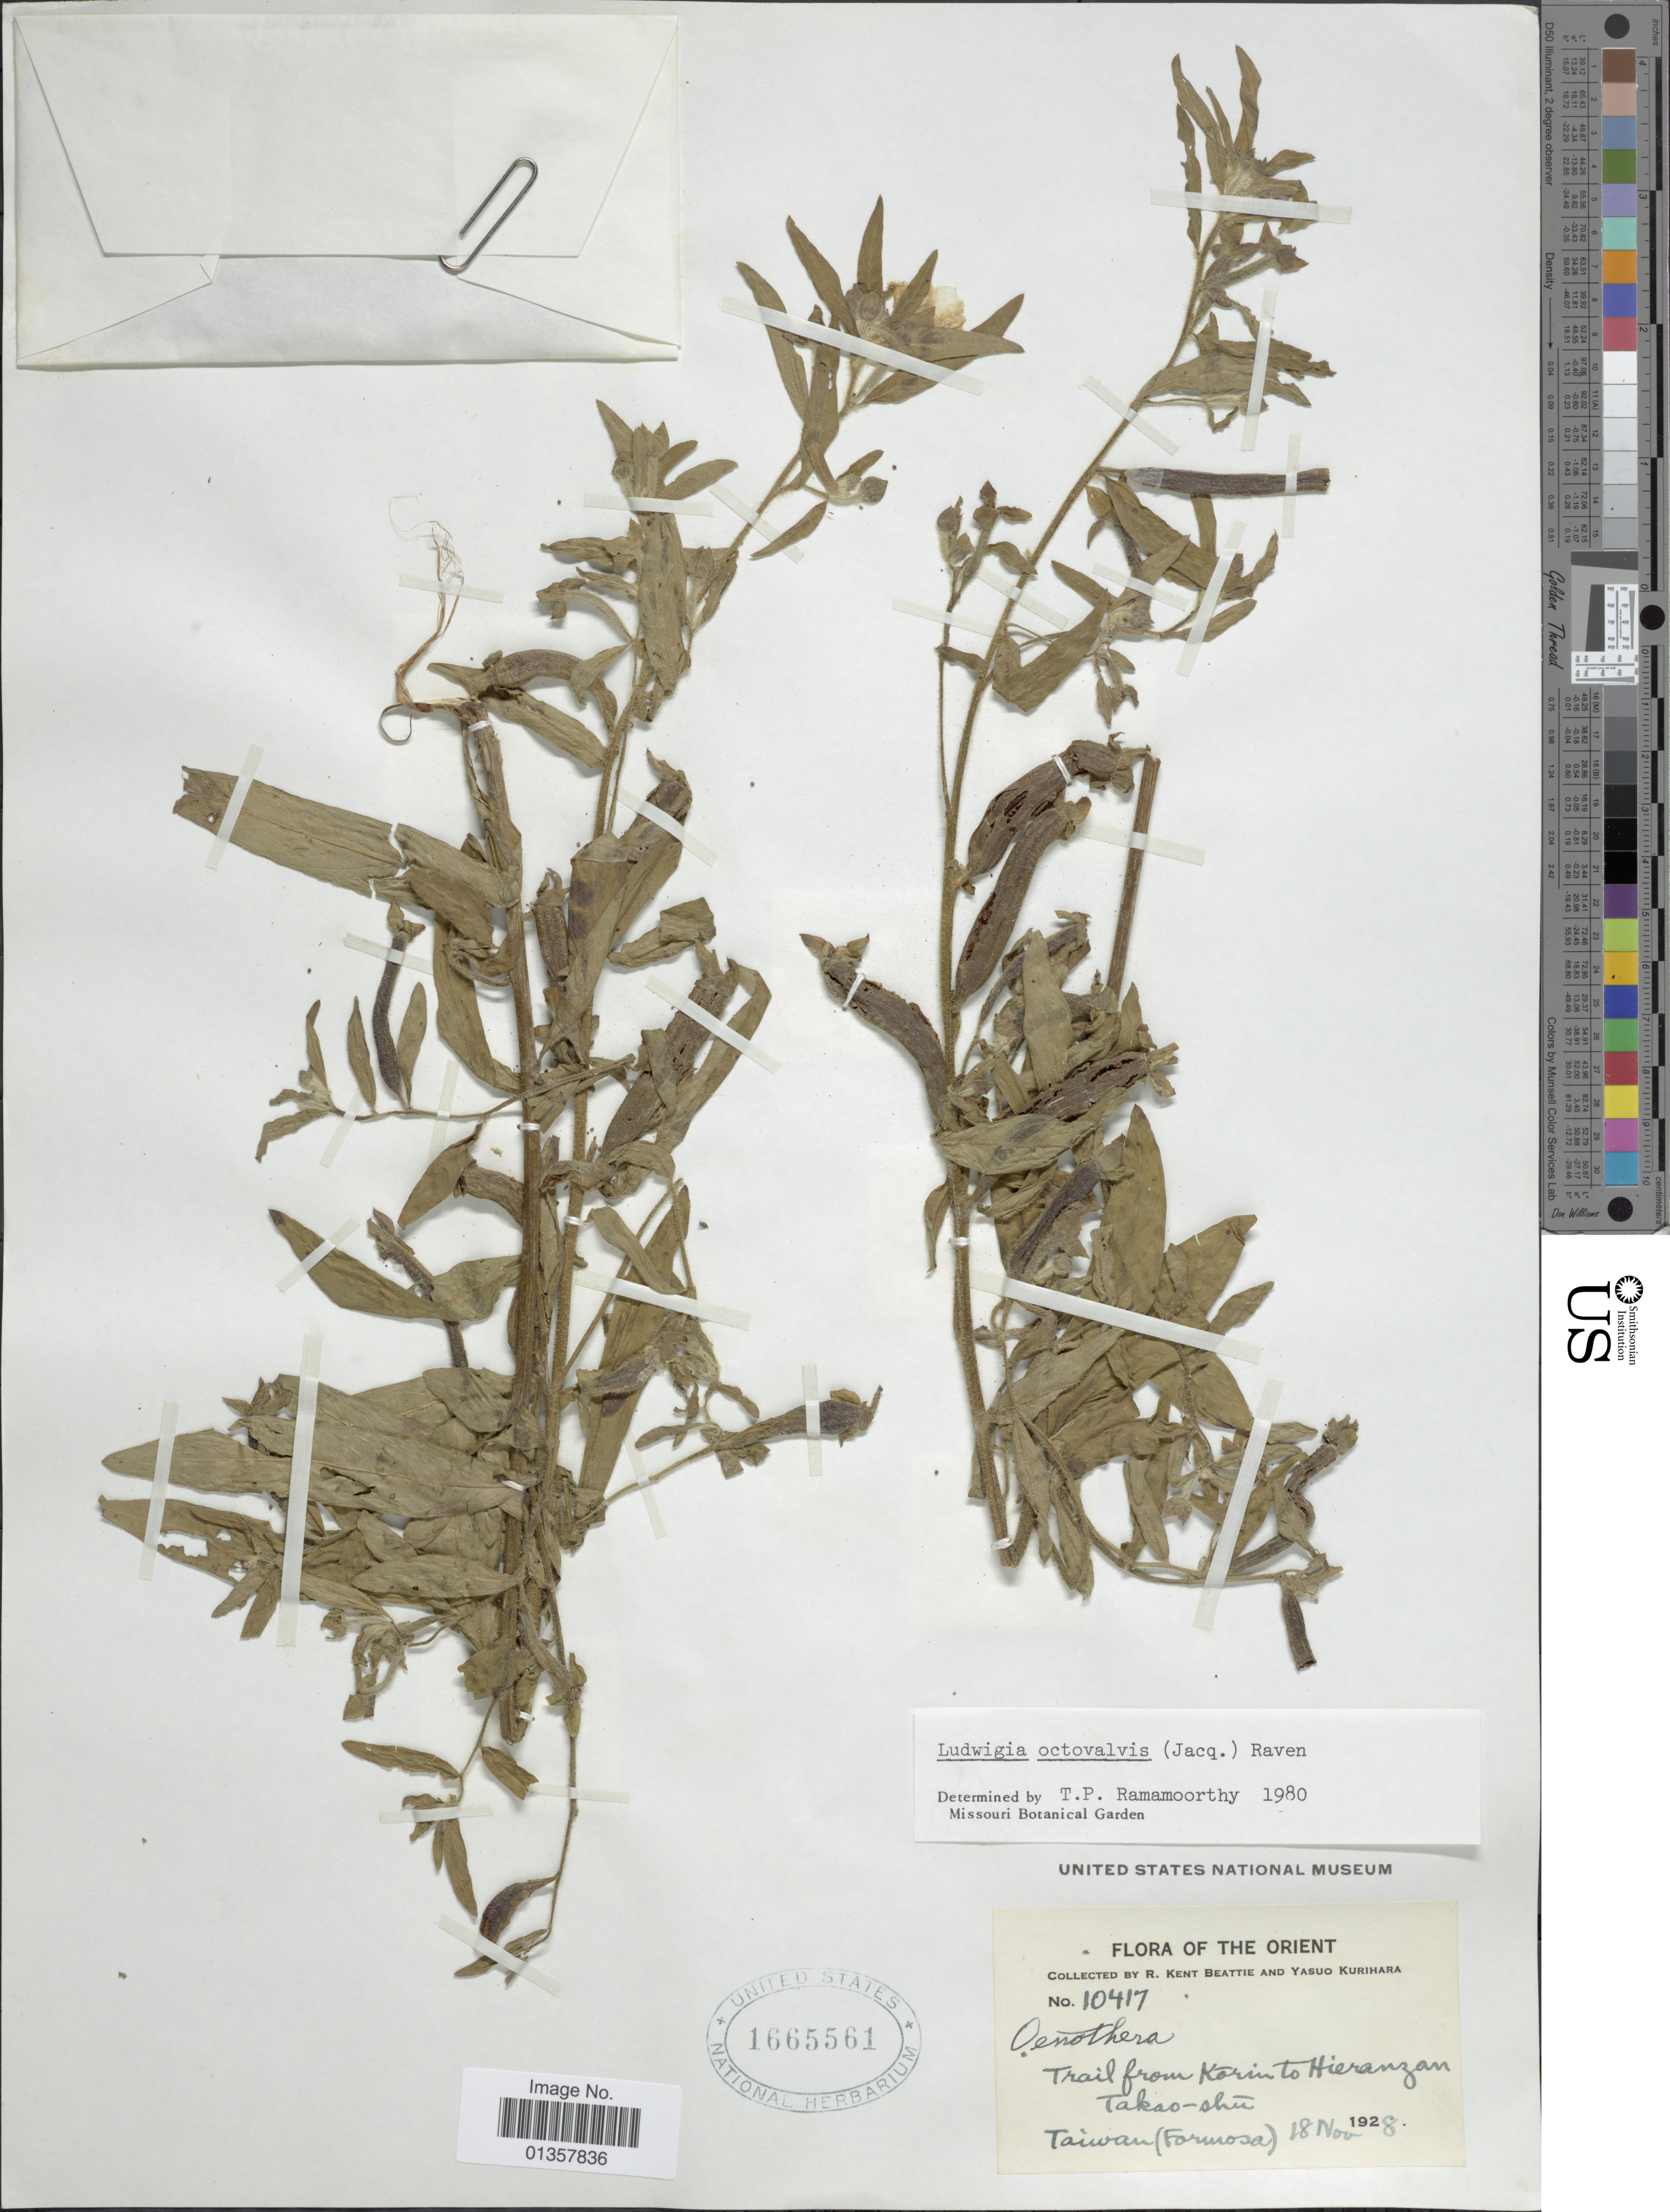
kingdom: Plantae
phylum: Tracheophyta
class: Magnoliopsida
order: Myrtales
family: Onagraceae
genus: Ludwigia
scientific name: Ludwigia octovalvis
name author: (Jacq.) P.H. Raven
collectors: R. K. Beattie & Y. Kurihara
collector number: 10417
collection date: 1928-11-18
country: Taiwan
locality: Trail from Karin to Hieranzan Takao-shu, (Formosa) [interpreted]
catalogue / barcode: US 1665561